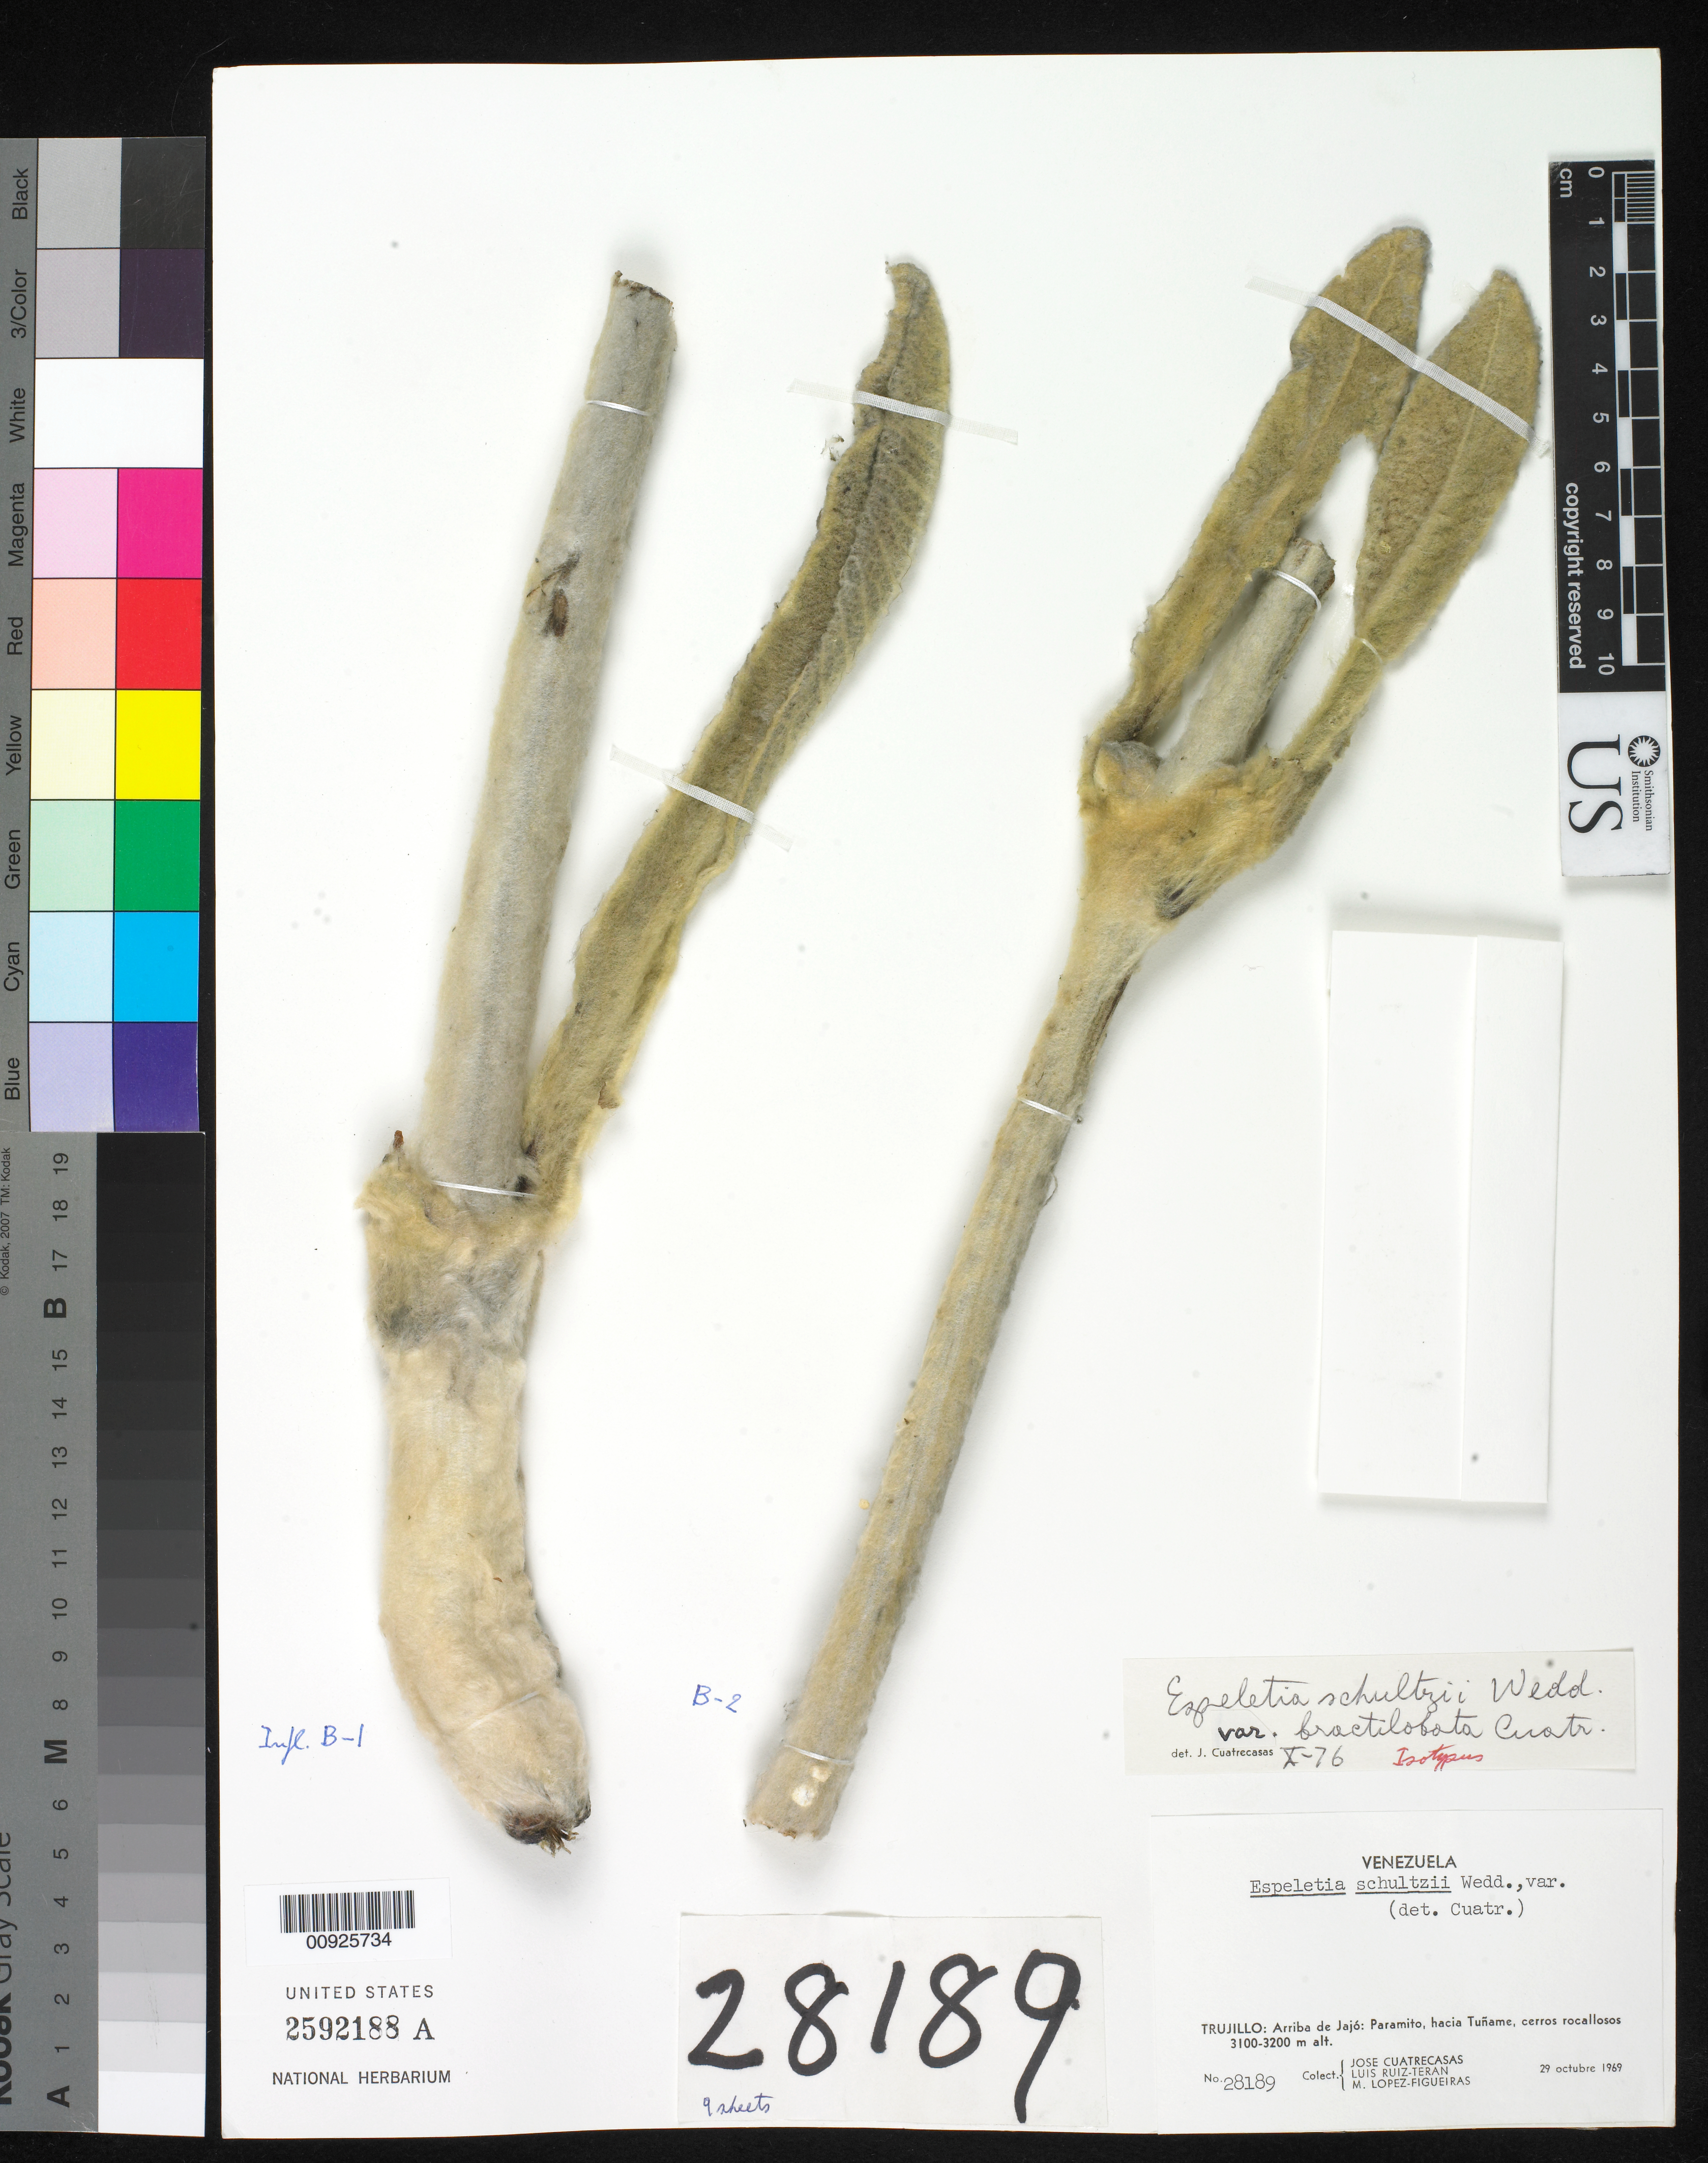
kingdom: Plantae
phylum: Tracheophyta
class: Magnoliopsida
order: Asterales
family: Asteraceae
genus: Espeletia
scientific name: Espeletia schultzii var. bractilobata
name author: Cuatrec.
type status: Isotype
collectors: J. Cuatrecasas, L. E. Ruíz-Terán & M. López Figueiras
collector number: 28189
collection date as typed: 29 Oct 1969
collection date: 1969-10-29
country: Venezuela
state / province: Trujillo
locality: Arriba de Jajo, Paramito, hacia Tuname, cerros rocallosos. [Above Jajo, Paramito, towards Tuname, rocky hills]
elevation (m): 3100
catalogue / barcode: US 2592188